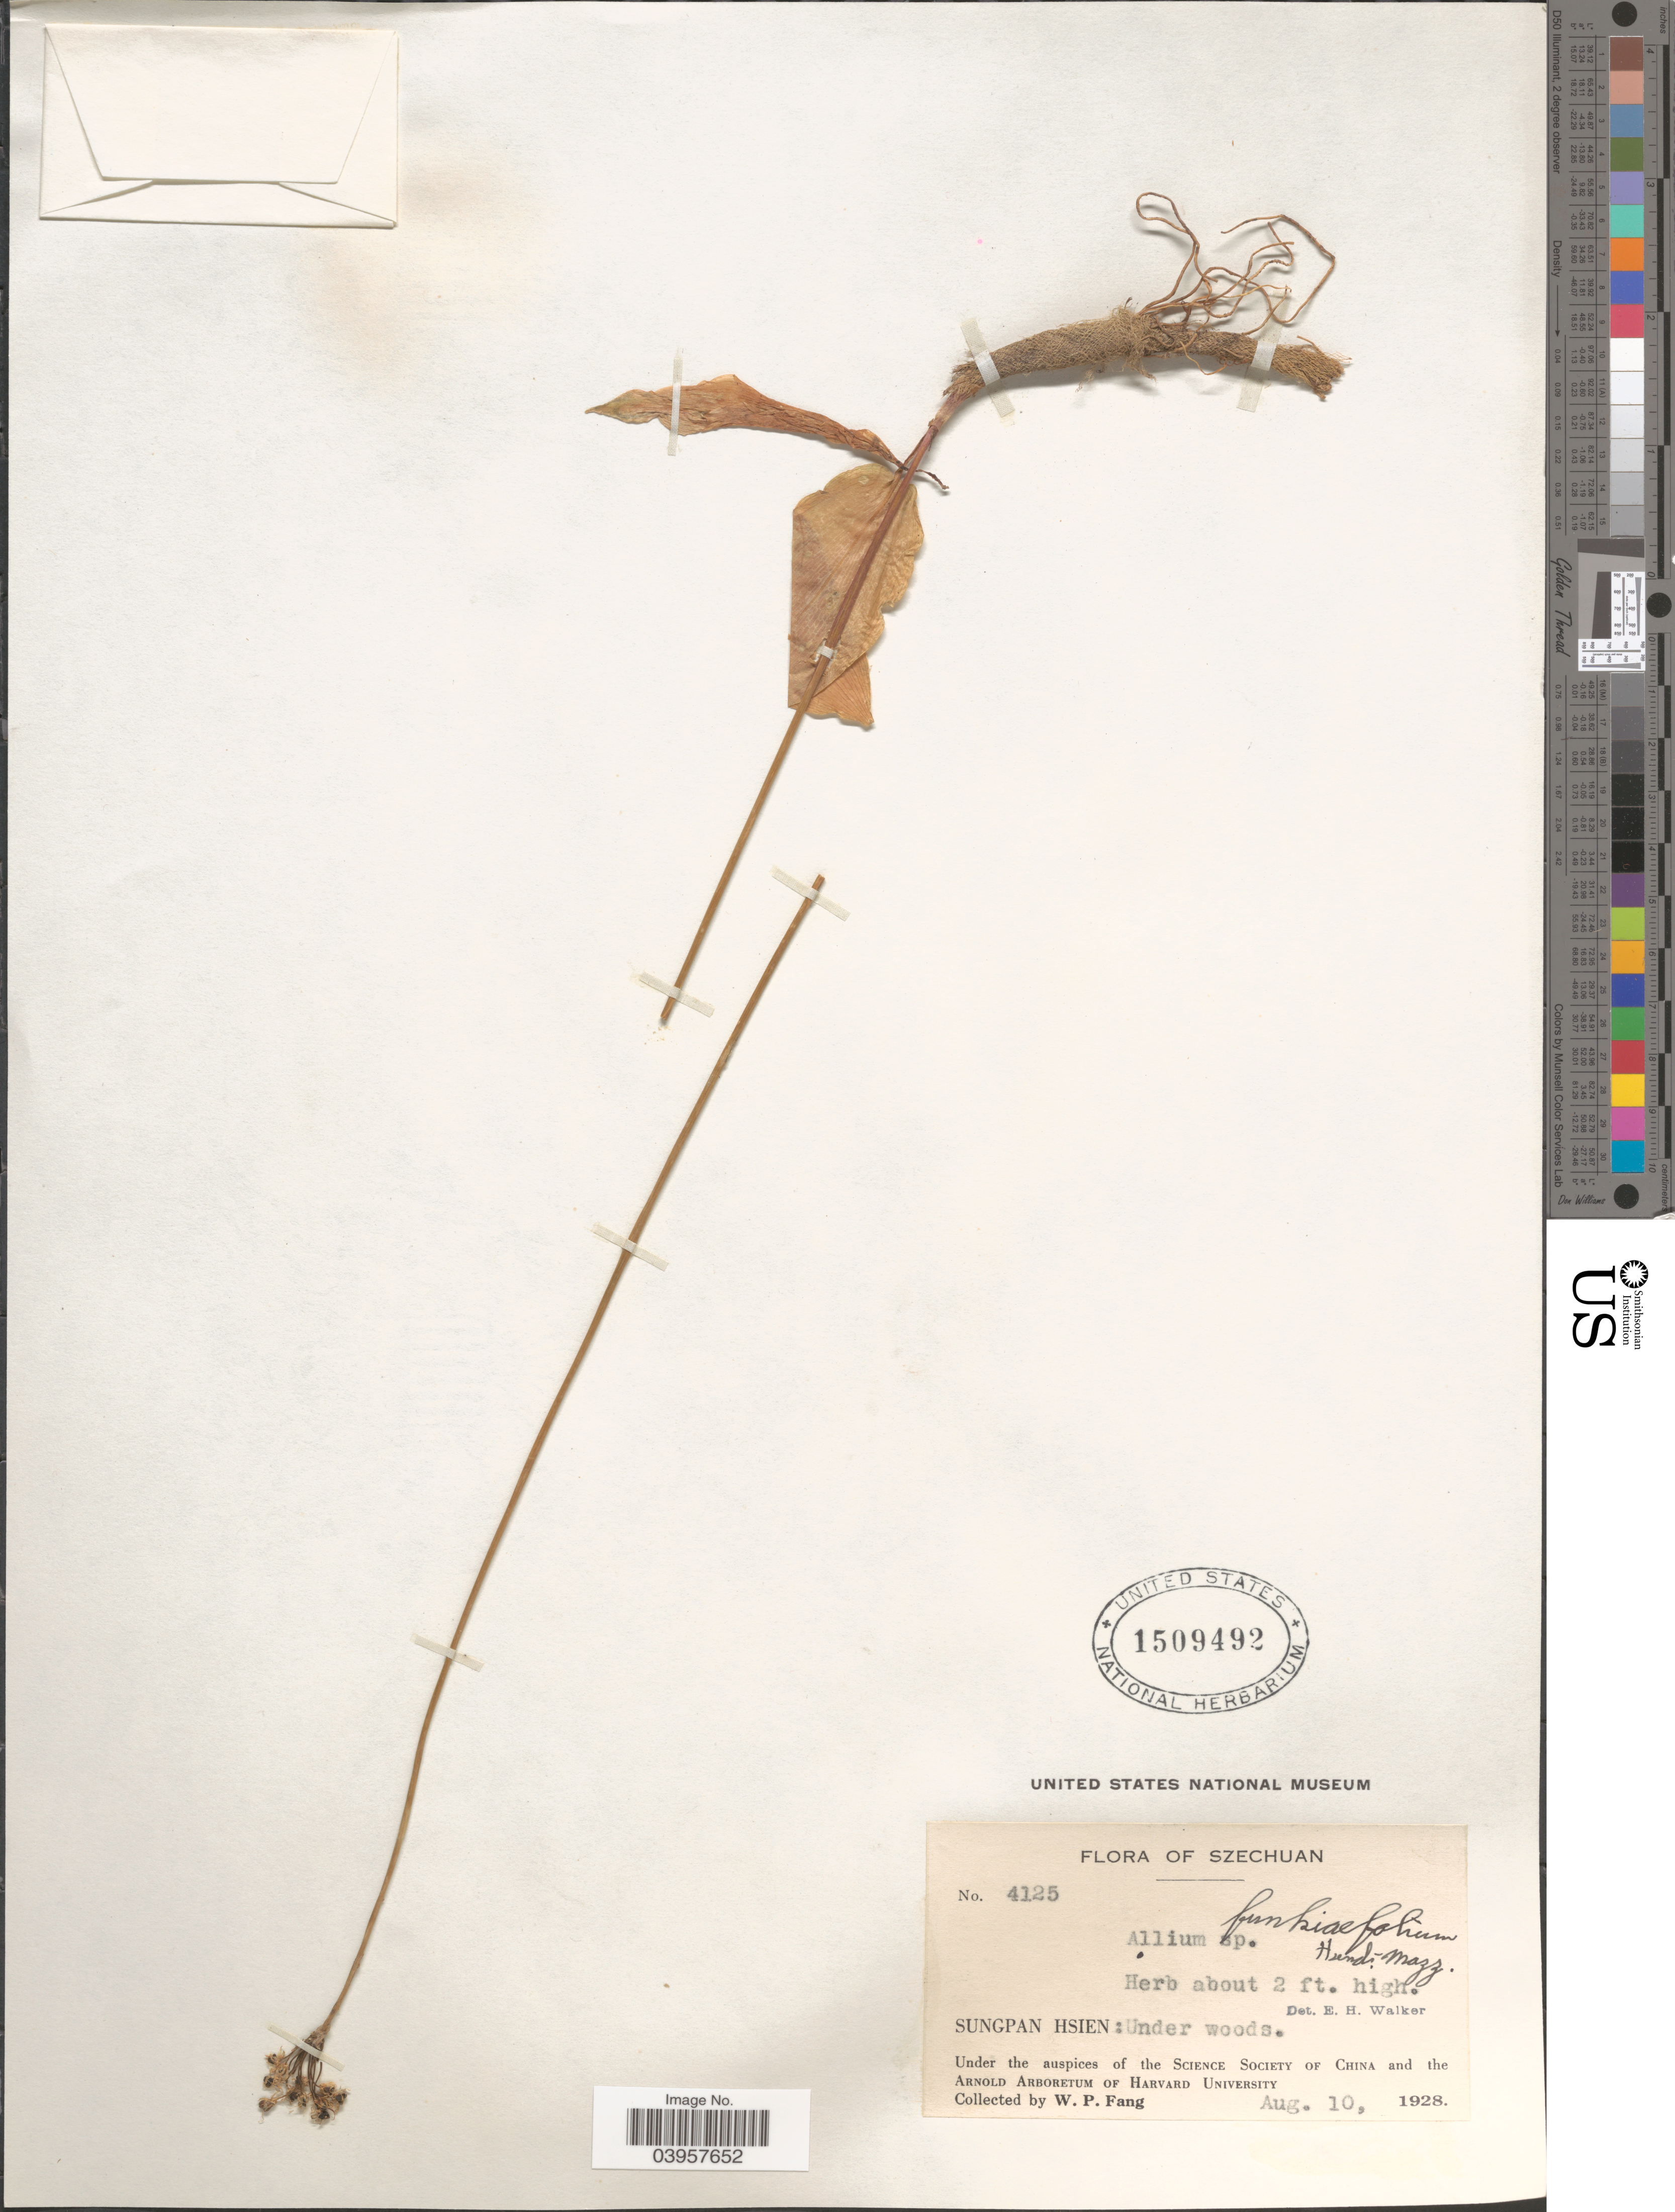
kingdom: Plantae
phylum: Tracheophyta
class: Liliopsida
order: Asparagales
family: Amaryllidaceae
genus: Allium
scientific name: Allium funkiaefolium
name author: P.C. Tsoong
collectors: W. P. Fang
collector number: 4125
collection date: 1928-08-10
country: China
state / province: Sichuan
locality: Szechuan. Sungpan Hsien: Under woods.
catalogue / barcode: US 1509492